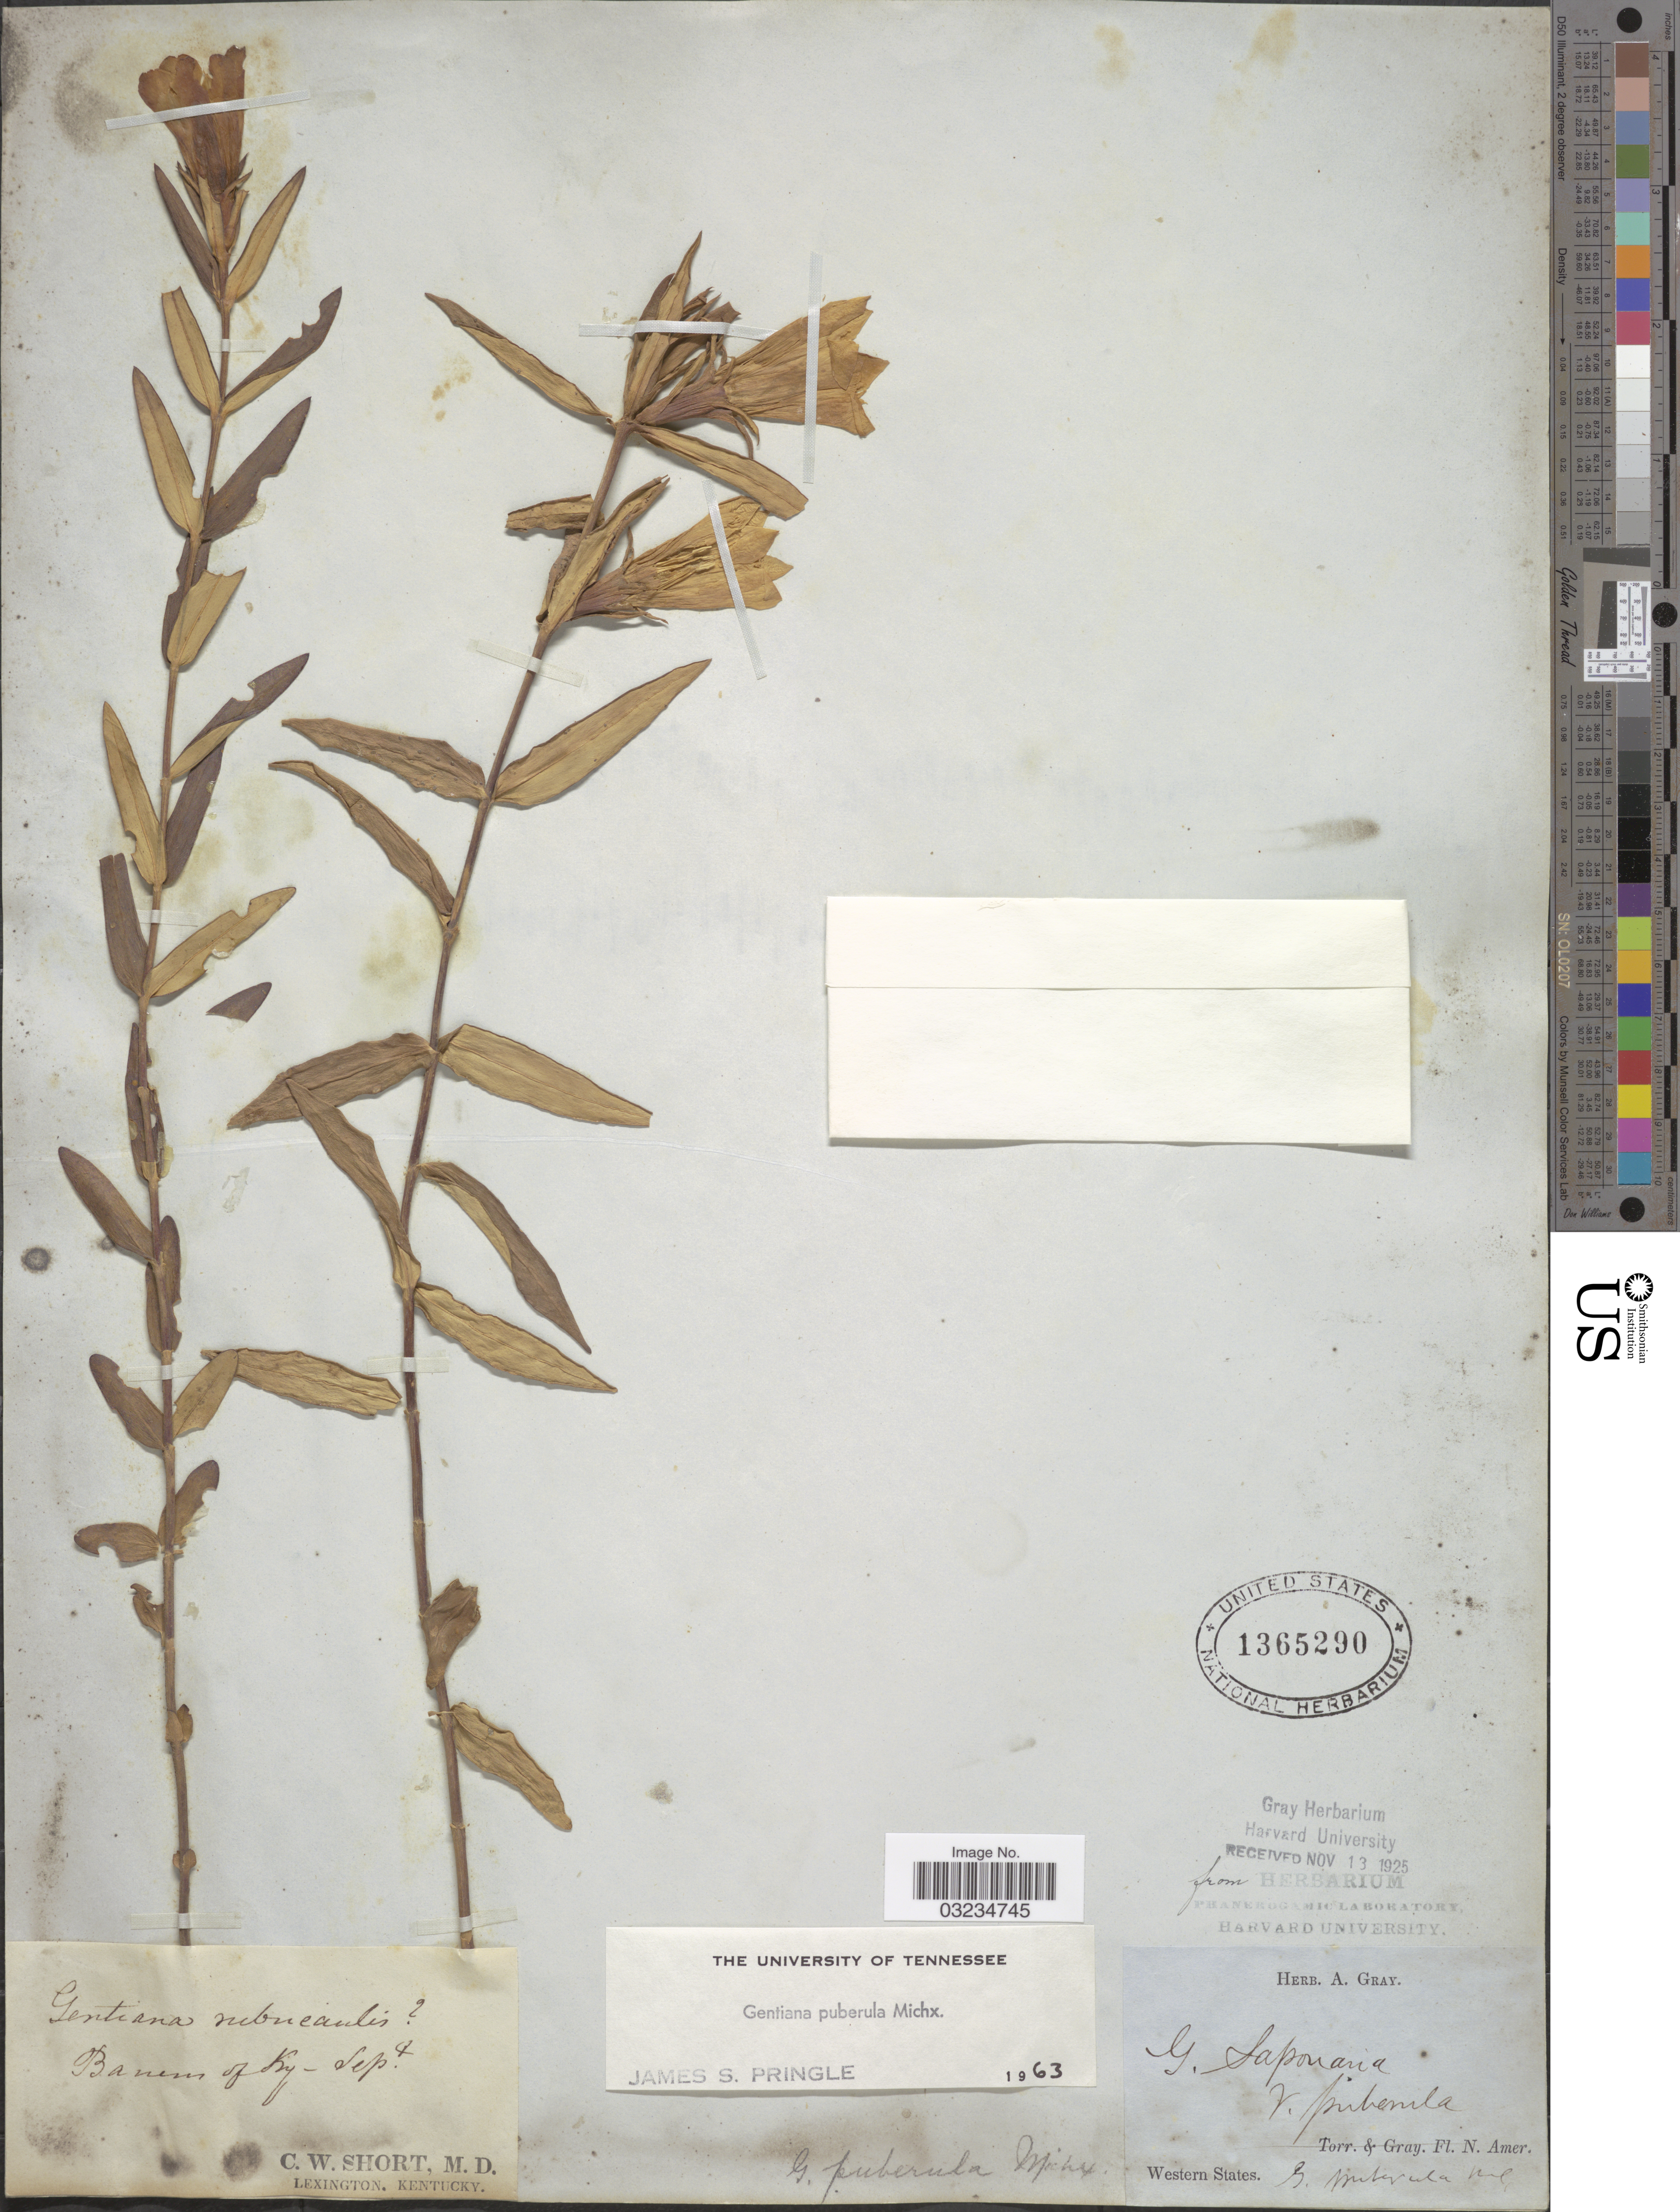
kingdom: Plantae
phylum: Tracheophyta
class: Magnoliopsida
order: Gentianales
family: Gentianaceae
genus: Gentiana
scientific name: Gentiana puberula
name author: Michx.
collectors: C. W. Short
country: United States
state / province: Kentucky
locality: Barrens of Ky. Western States.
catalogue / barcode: US 1365290